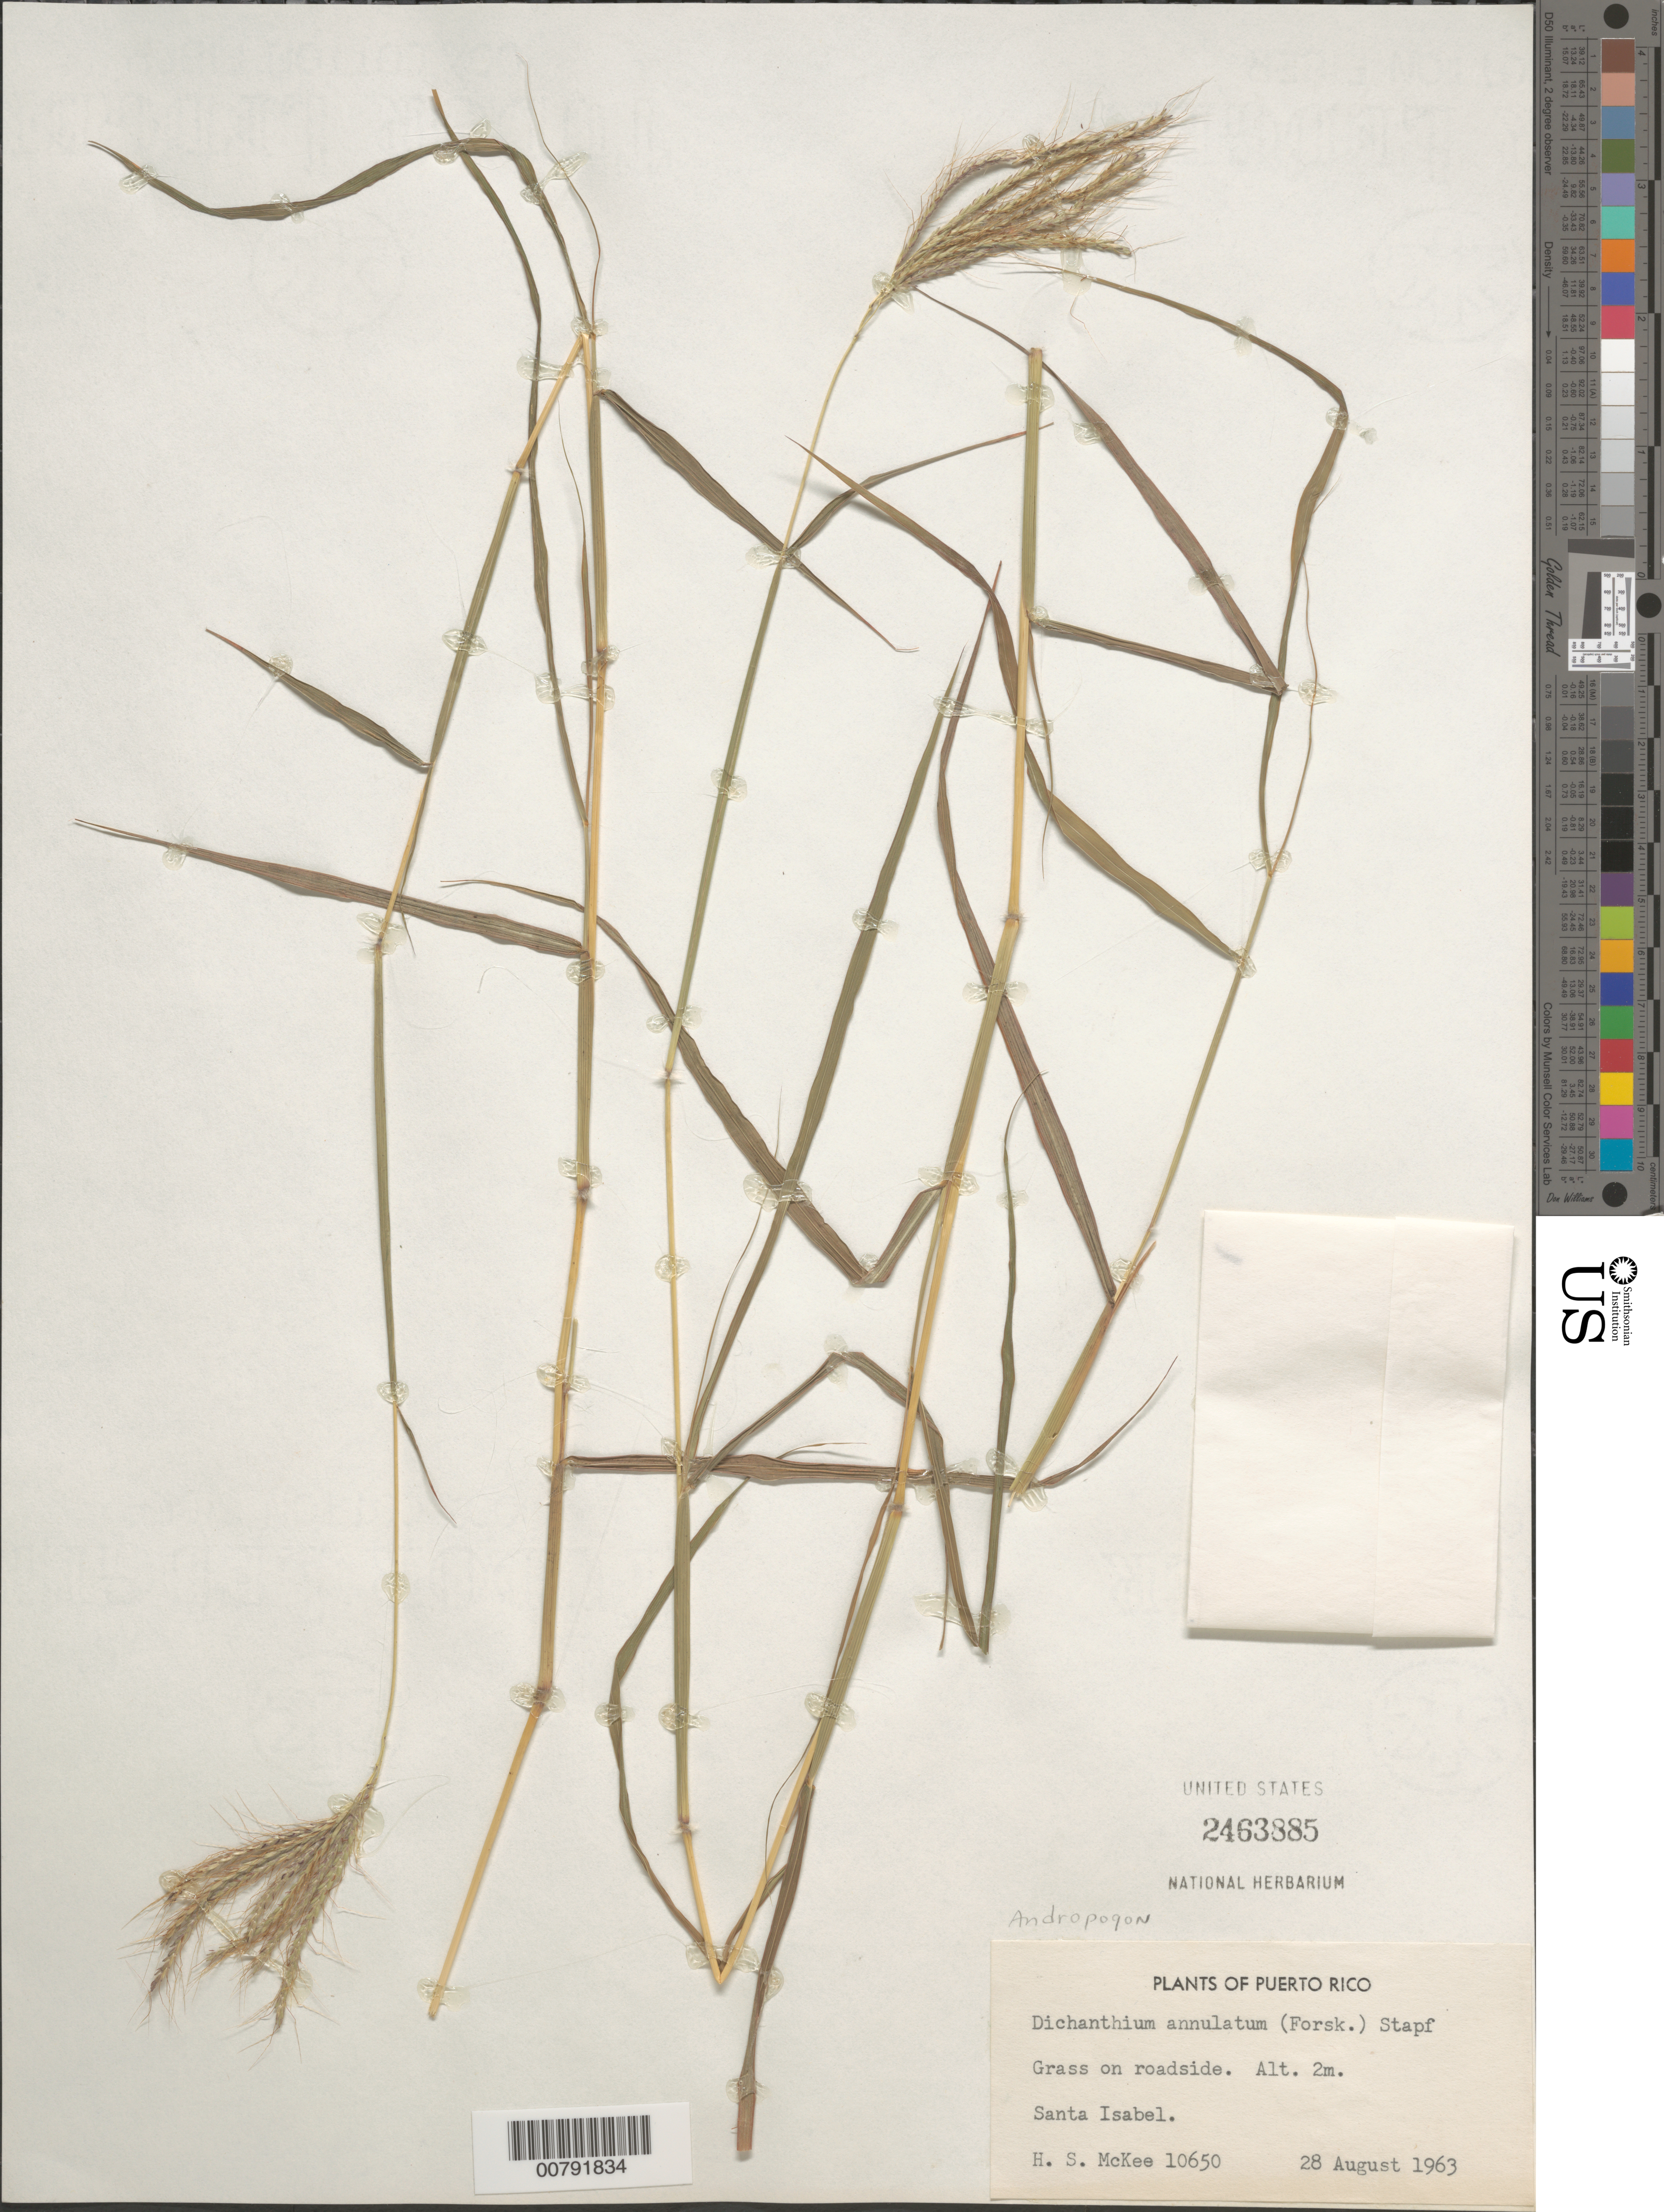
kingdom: Plantae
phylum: Tracheophyta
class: Liliopsida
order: Poales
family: Poaceae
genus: Dichanthium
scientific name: Dichanthium annulatum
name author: (Forssk.) Stapf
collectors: H. S. McKee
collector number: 10650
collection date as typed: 28 Aug 1963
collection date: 1963-08-28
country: Puerto Rico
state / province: Santa Isabel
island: Puerto Rico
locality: Santa Isabel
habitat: Roadside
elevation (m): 2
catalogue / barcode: US 2463885